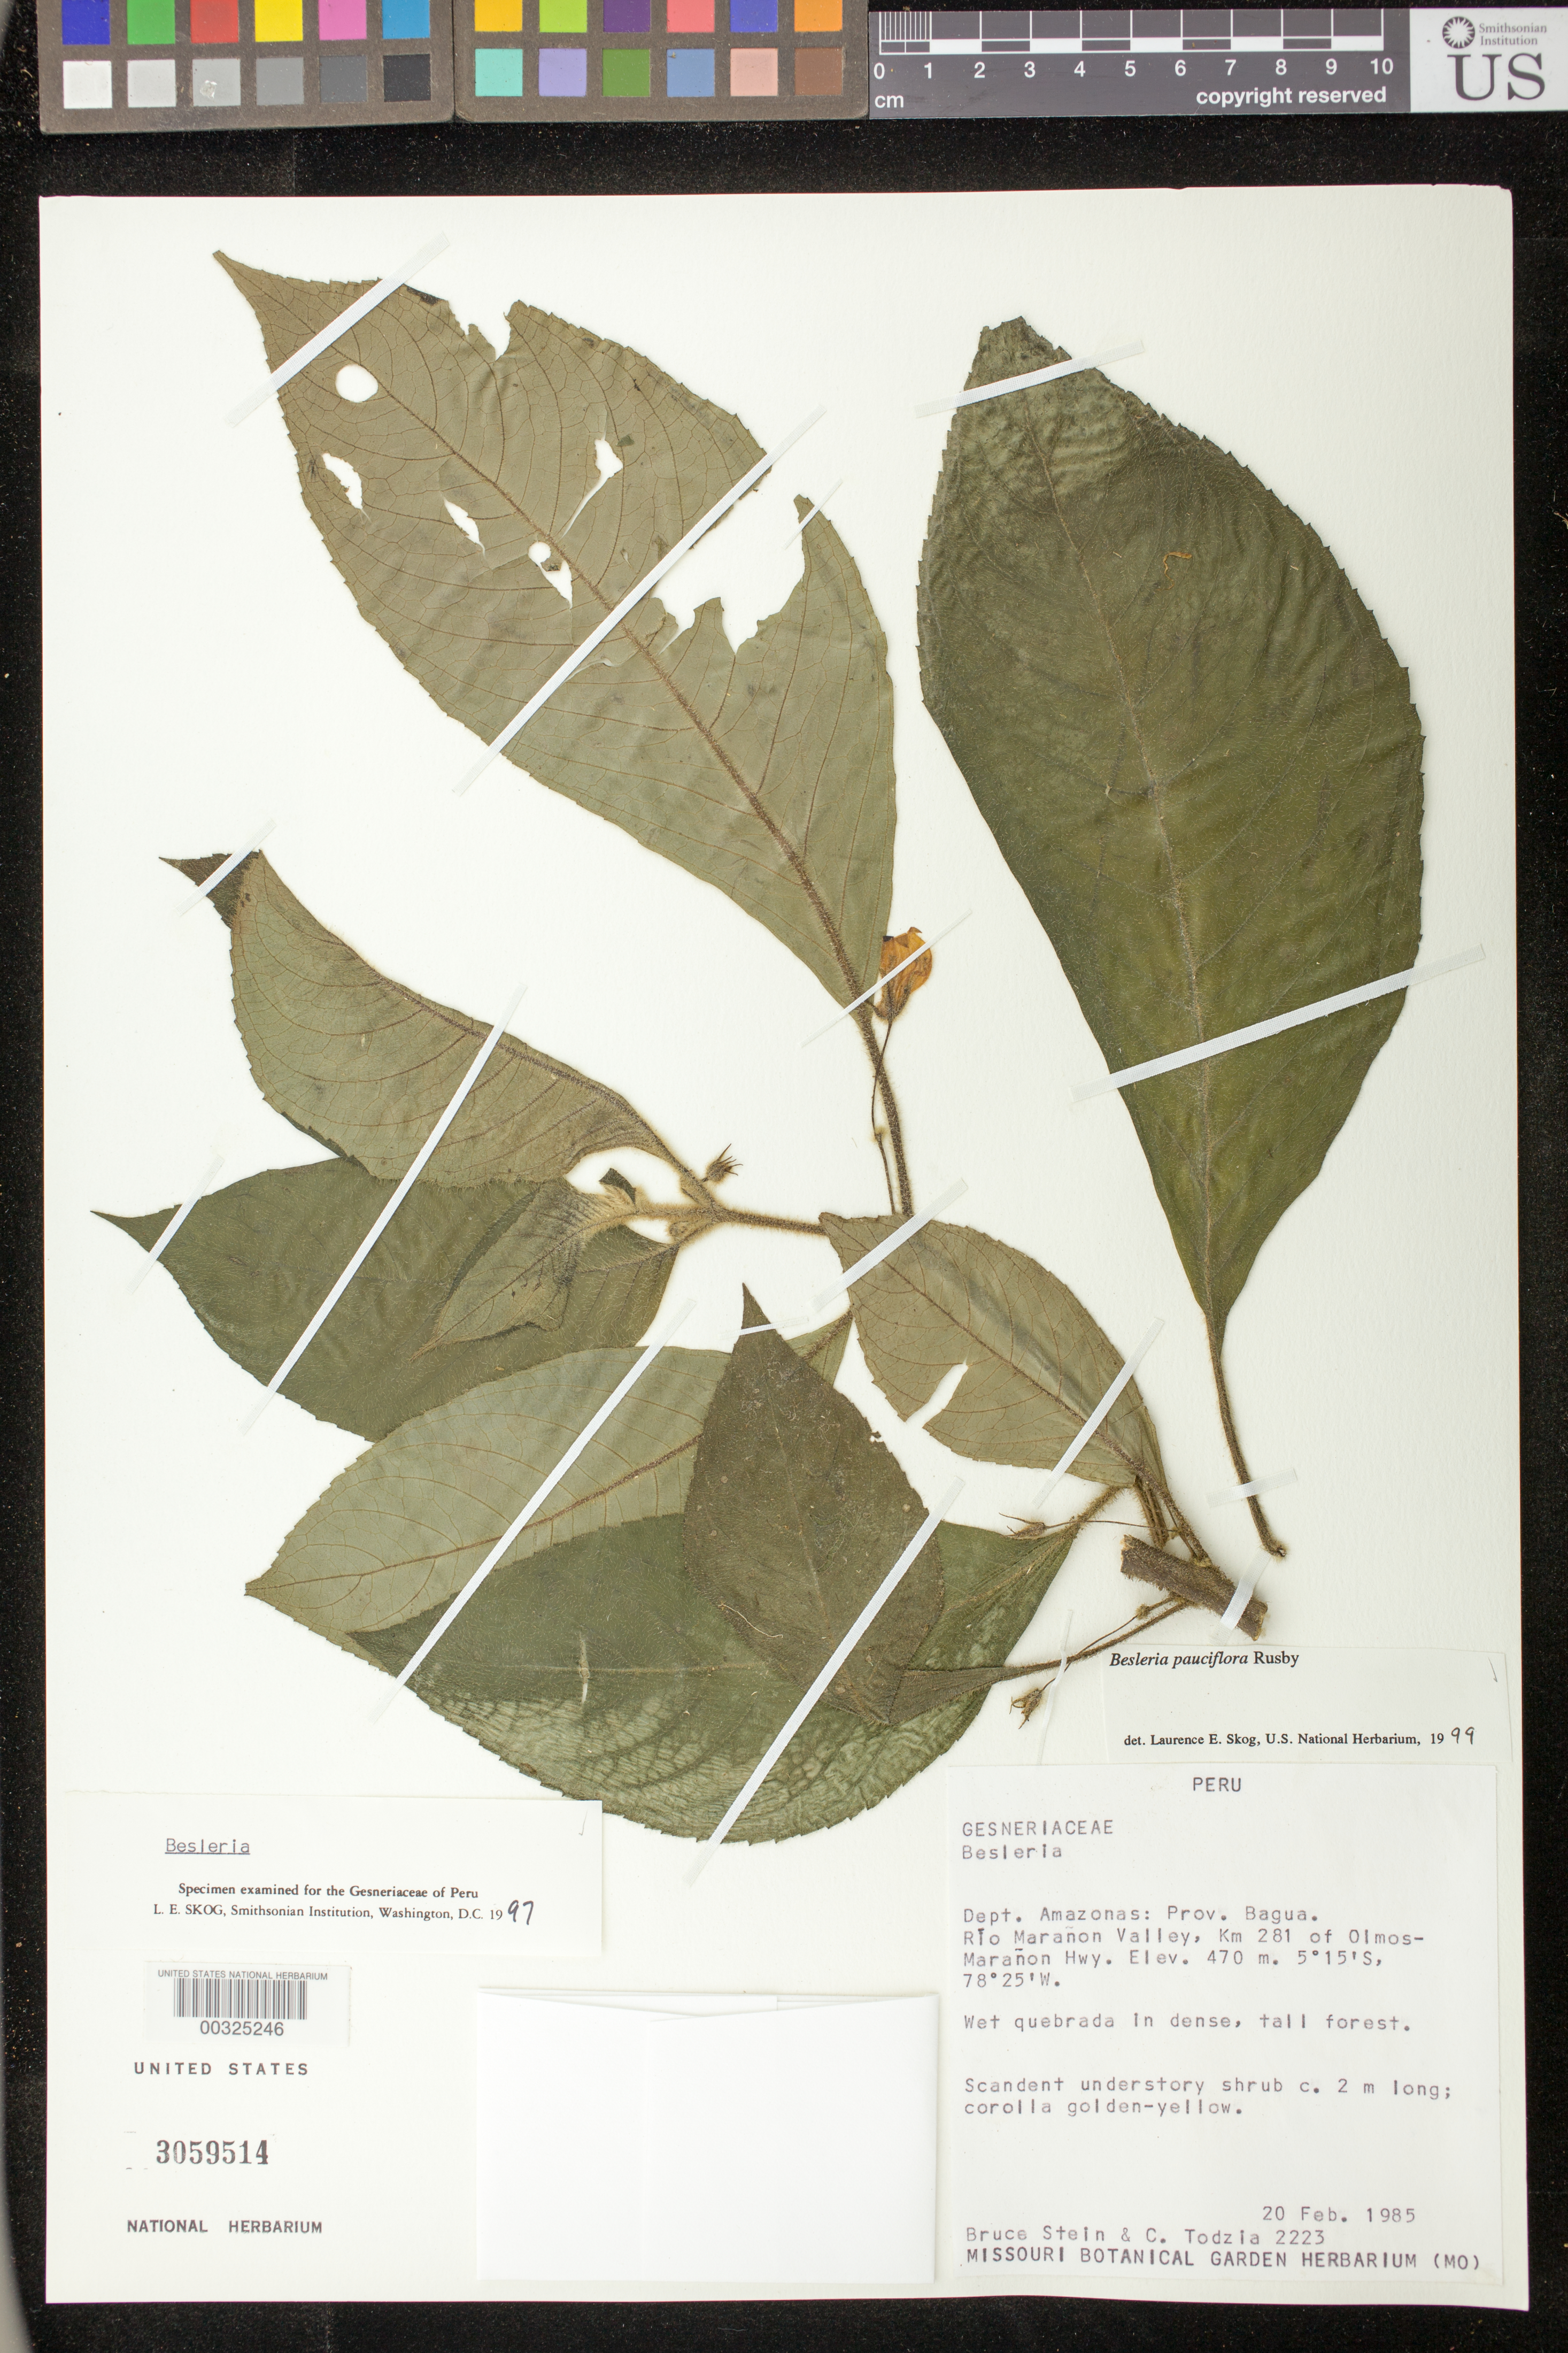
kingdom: Plantae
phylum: Tracheophyta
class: Magnoliopsida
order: Lamiales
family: Gesneriaceae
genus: Besleria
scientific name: Besleria pauciflora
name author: Rusby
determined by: Skog, Laurence E.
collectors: B. A. Stein & C. A. Todzia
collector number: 2223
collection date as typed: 20 Feb 1985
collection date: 1985-02-20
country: Peru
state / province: Amazonas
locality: Prov. Bagua; Río Marañon Valley, km 281 of Olmos - Marañon Hwy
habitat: Wet quebrada in dense, tall forest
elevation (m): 470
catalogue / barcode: US 3059514